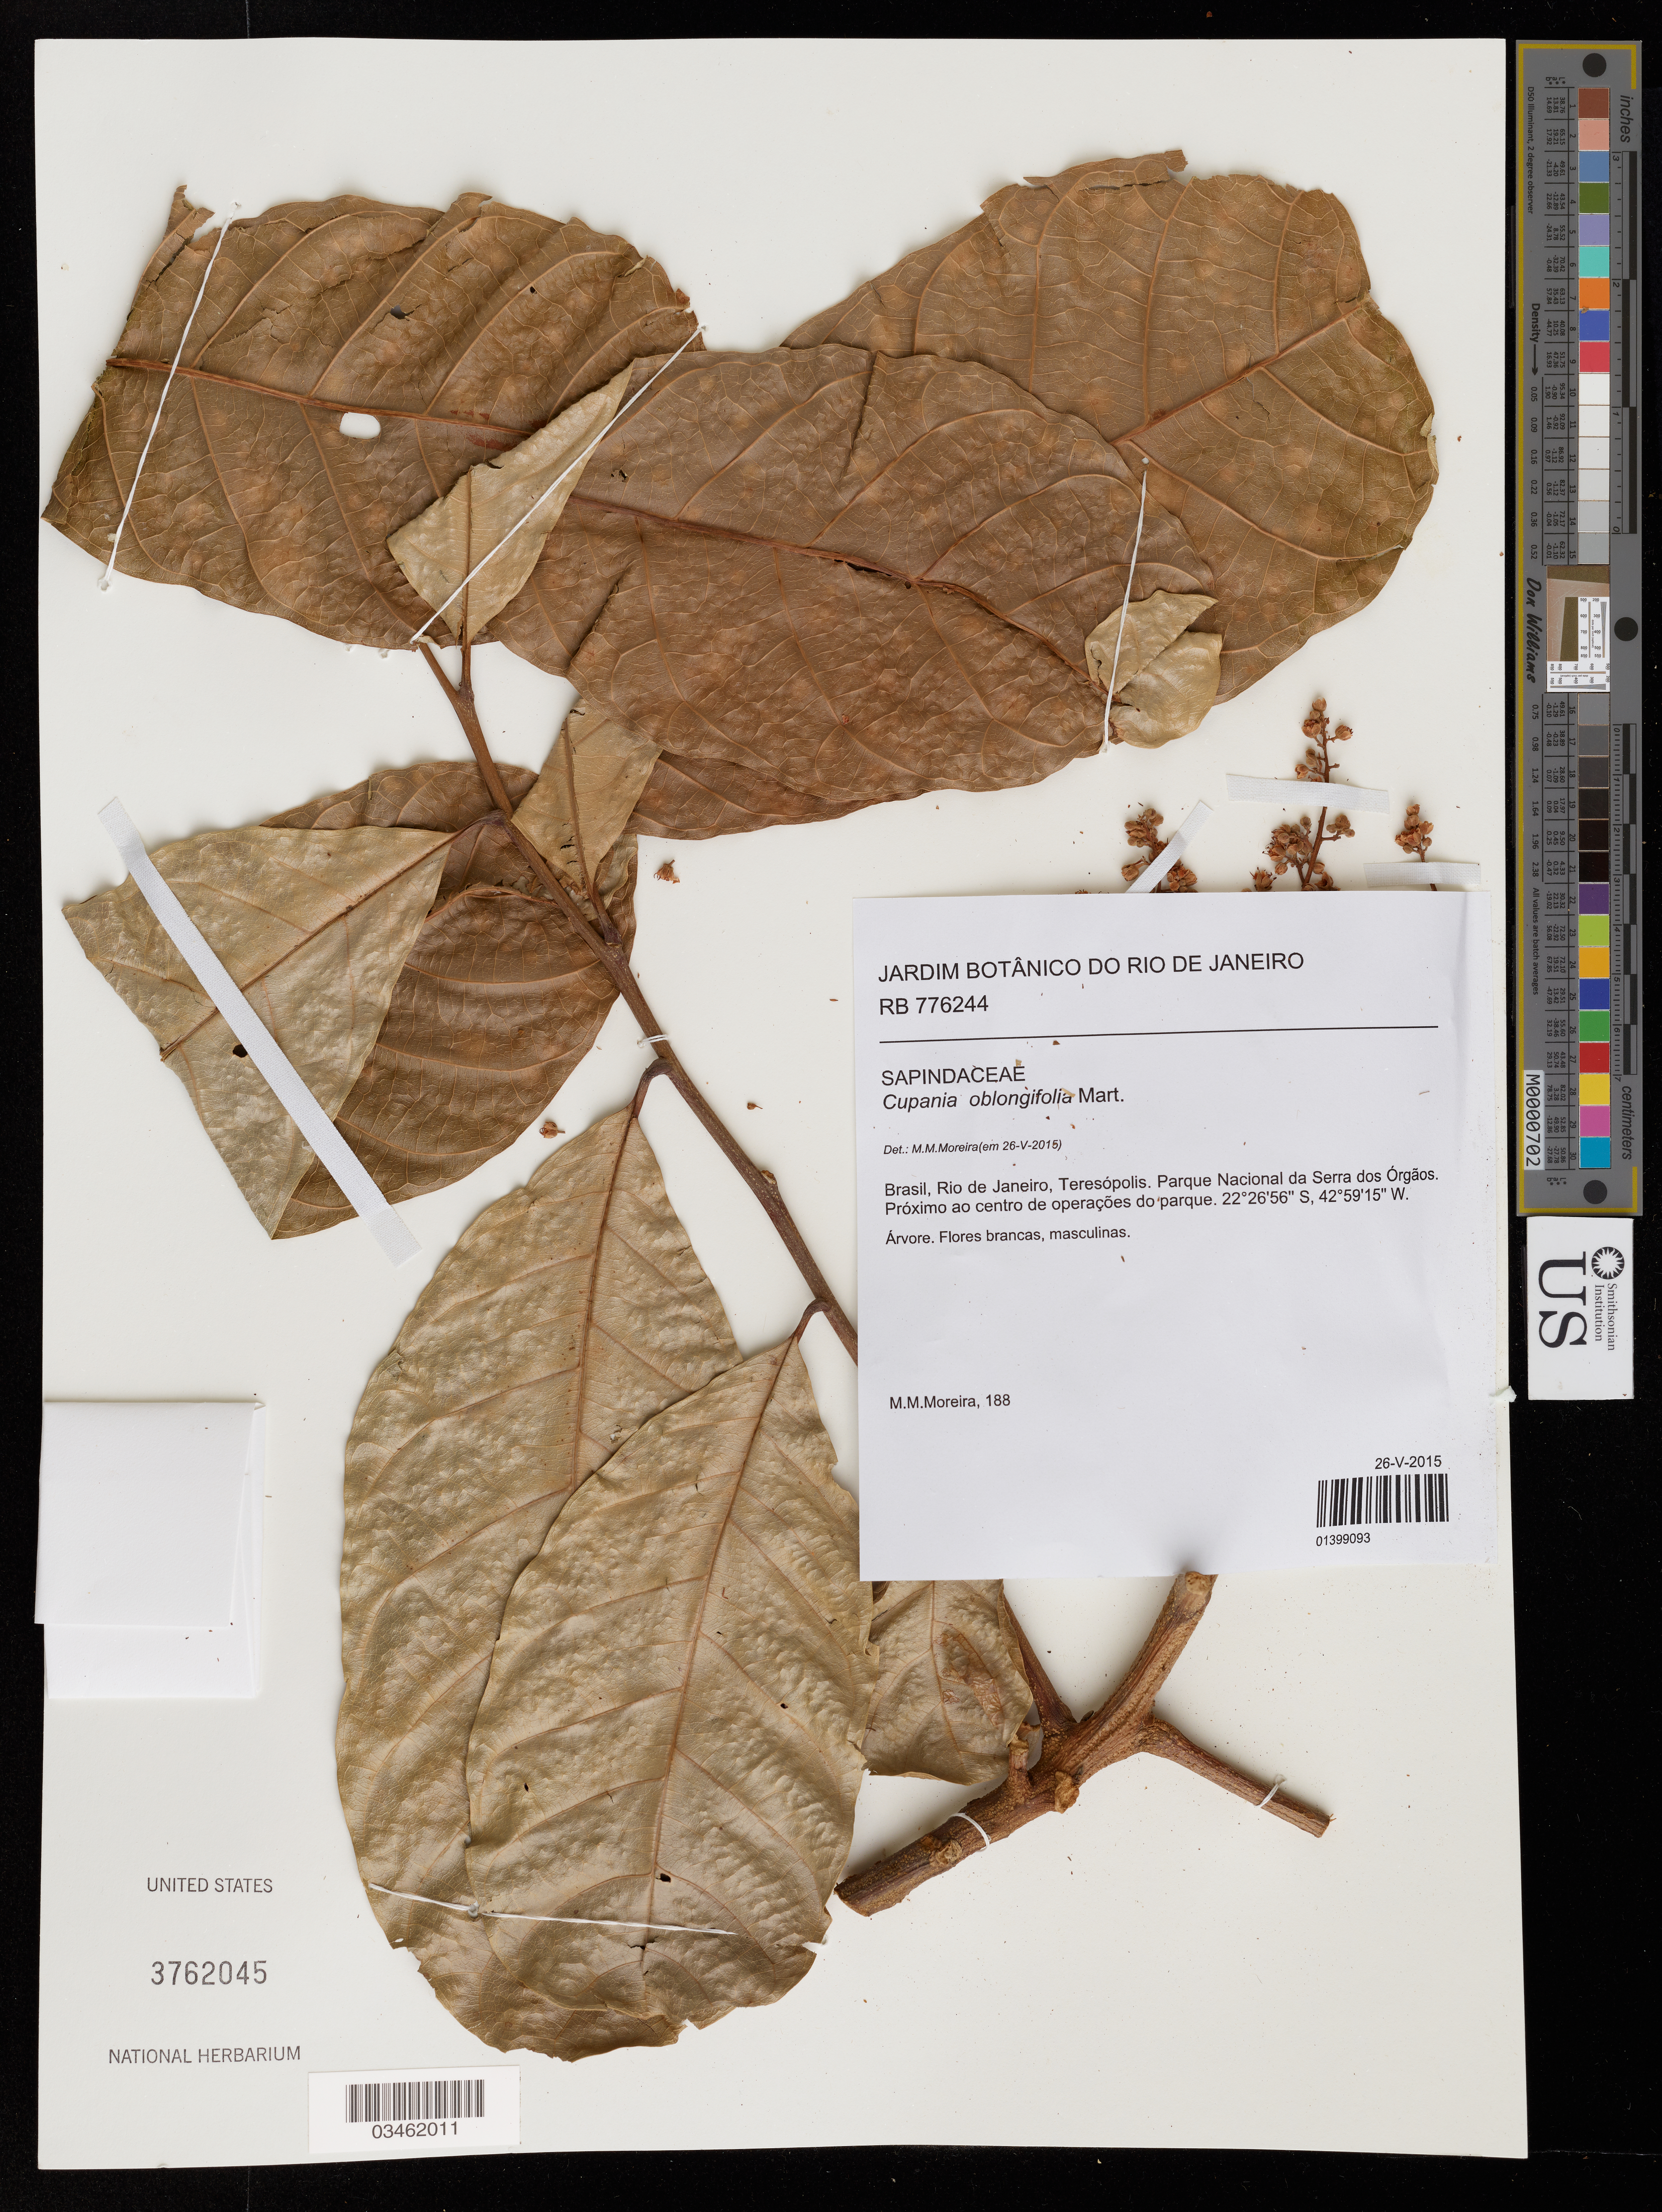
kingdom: Plantae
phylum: Tracheophyta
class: Magnoliopsida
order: Sapindales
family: Sapindaceae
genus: Cupania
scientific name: Cupania oblongifolia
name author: Mart.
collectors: M. Moreira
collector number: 188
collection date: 2015-05-26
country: Brazil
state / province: Rio de Janeiro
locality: Teresópolis. Parque Nacional da Serra dos Órgãos. Próximo ao centro de operações do parque.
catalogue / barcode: US 3762045